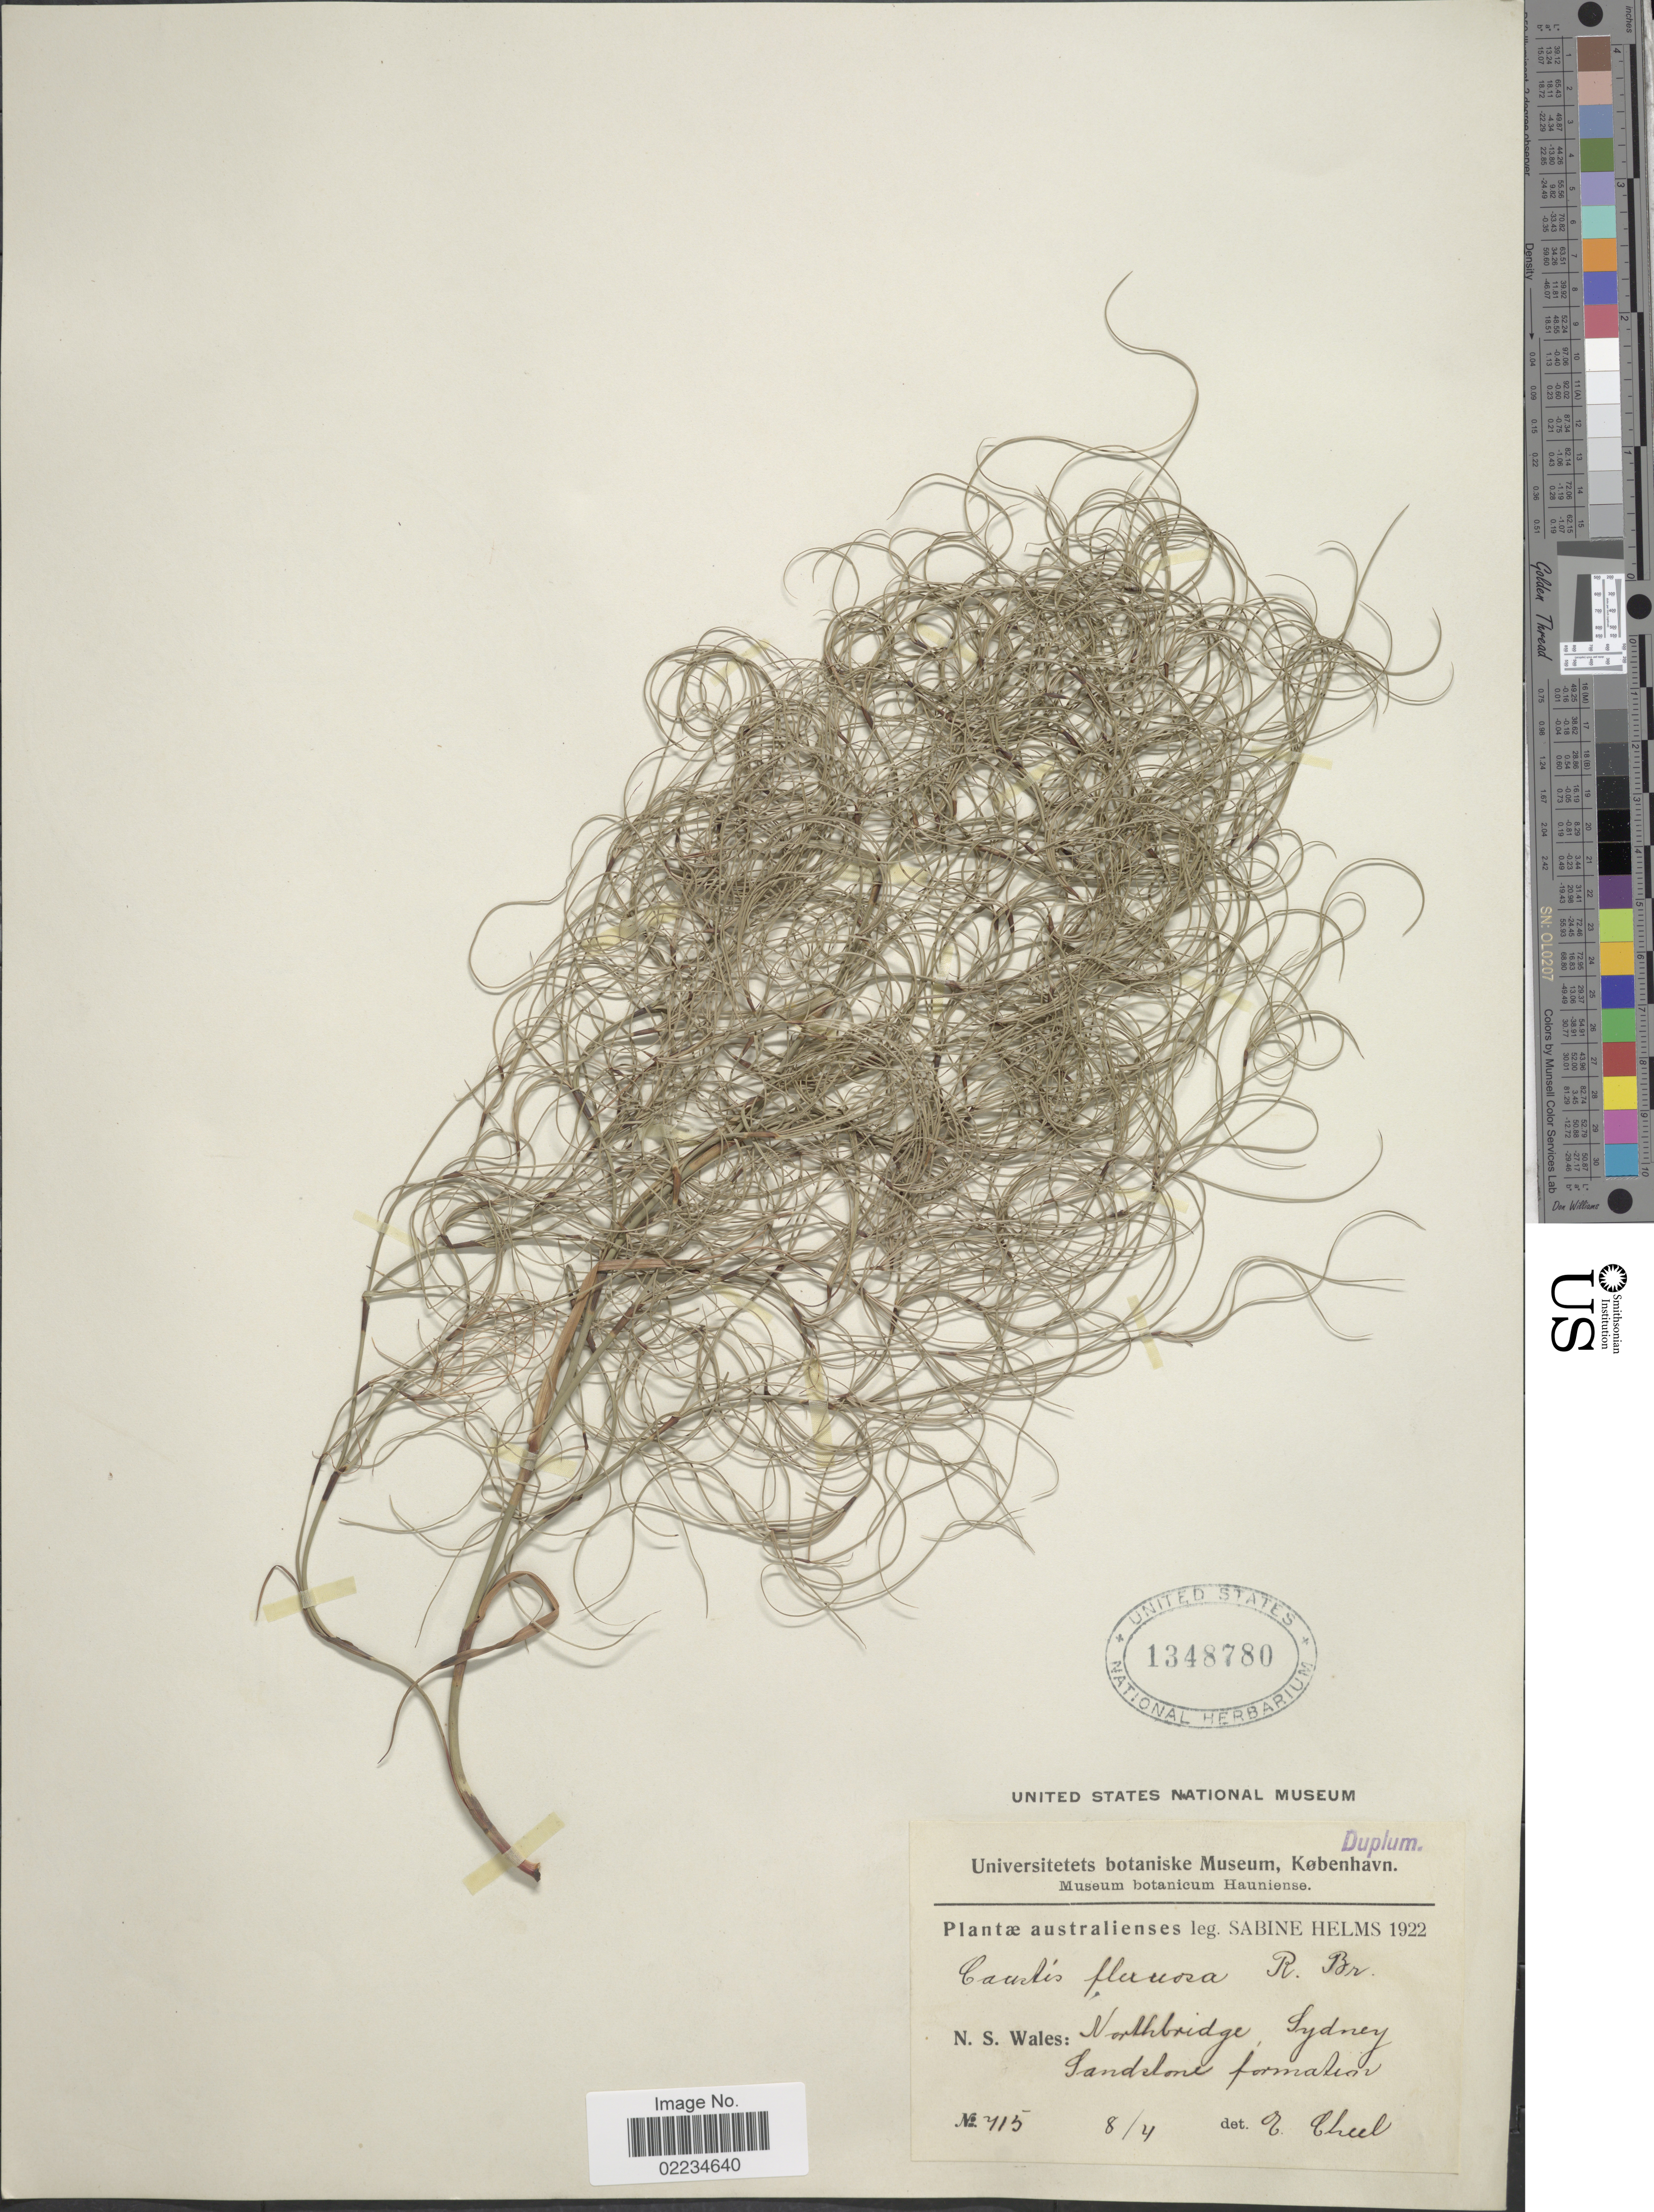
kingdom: Plantae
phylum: Tracheophyta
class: Liliopsida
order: Poales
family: Cyperaceae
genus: Caustis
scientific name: Caustis flexuosa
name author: R. Br.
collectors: S. Helms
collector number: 714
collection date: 1922-04-08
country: Australia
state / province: New South Wales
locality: Northbridge, Sydney Sandstone formation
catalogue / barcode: US 1348780